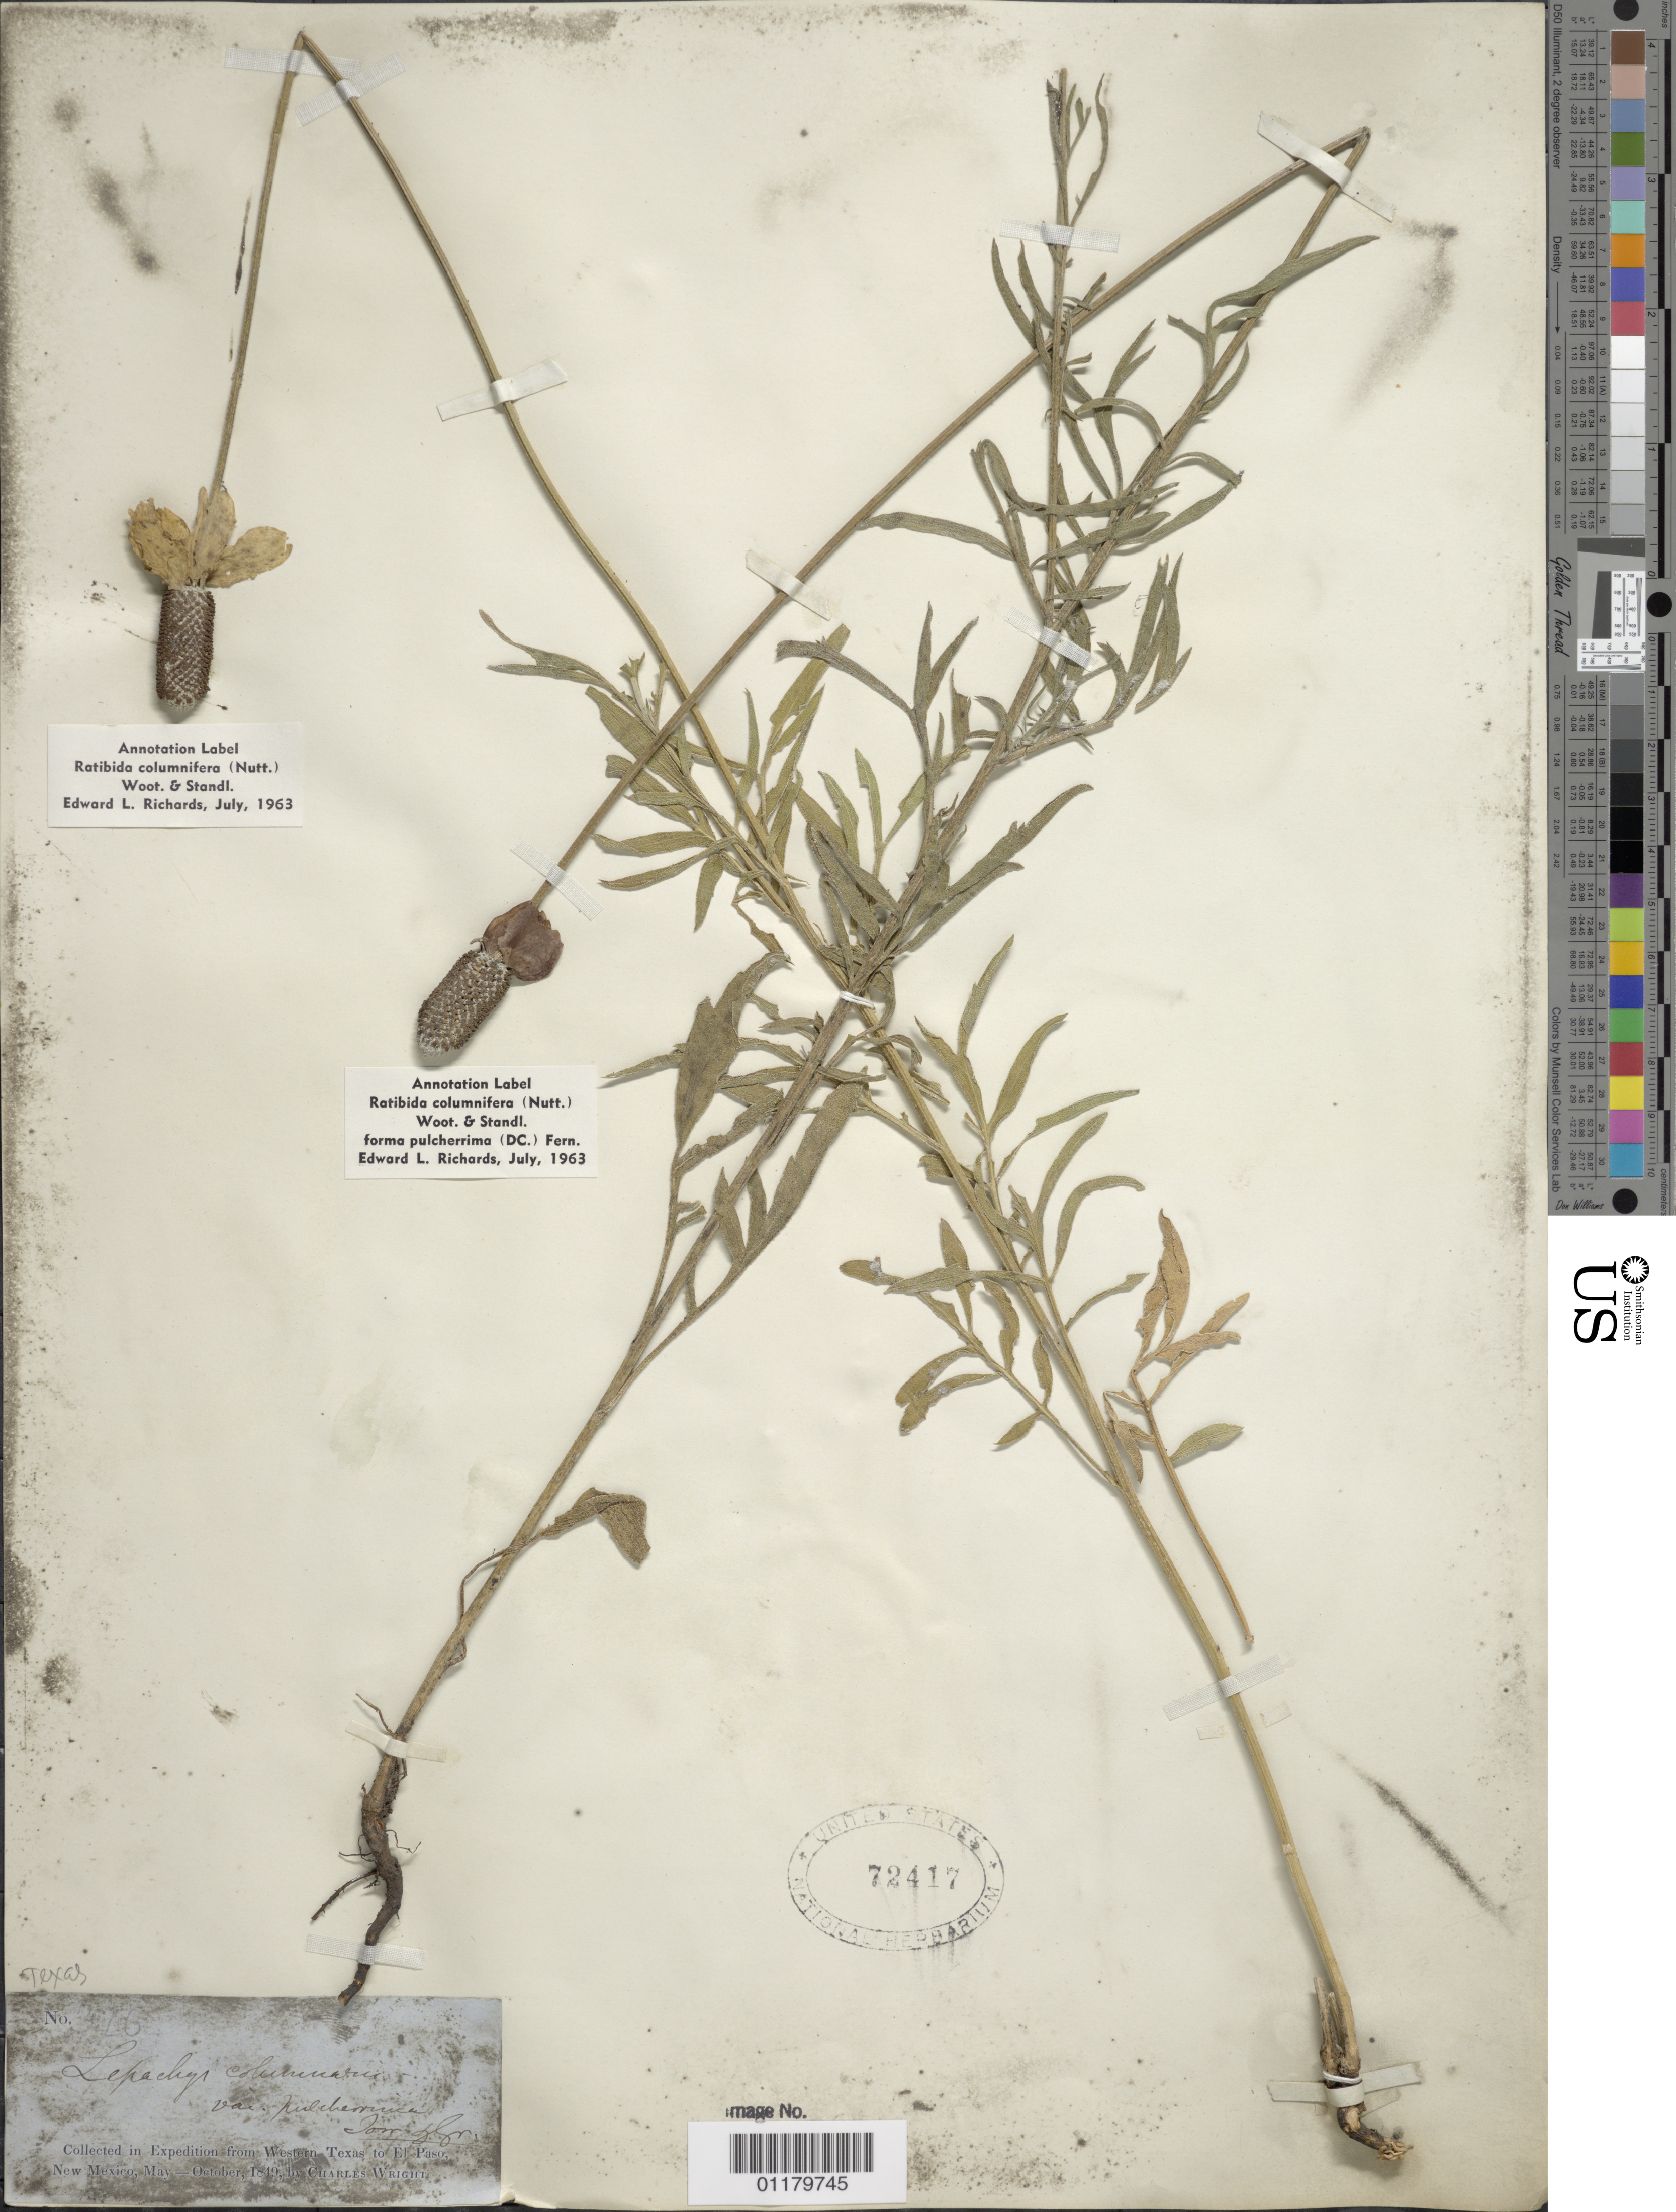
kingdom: Plantae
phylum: Tracheophyta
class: Magnoliopsida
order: Asterales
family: Asteraceae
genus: Ratibida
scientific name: Ratibida columnaris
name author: (Pursh) D. Don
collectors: J. M. Bigelow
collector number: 326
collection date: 1849-05/1849-10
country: United States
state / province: Texas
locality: Western Texas (collected in expedition from Western Texas to El Paso, New Mexico)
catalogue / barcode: US 72417